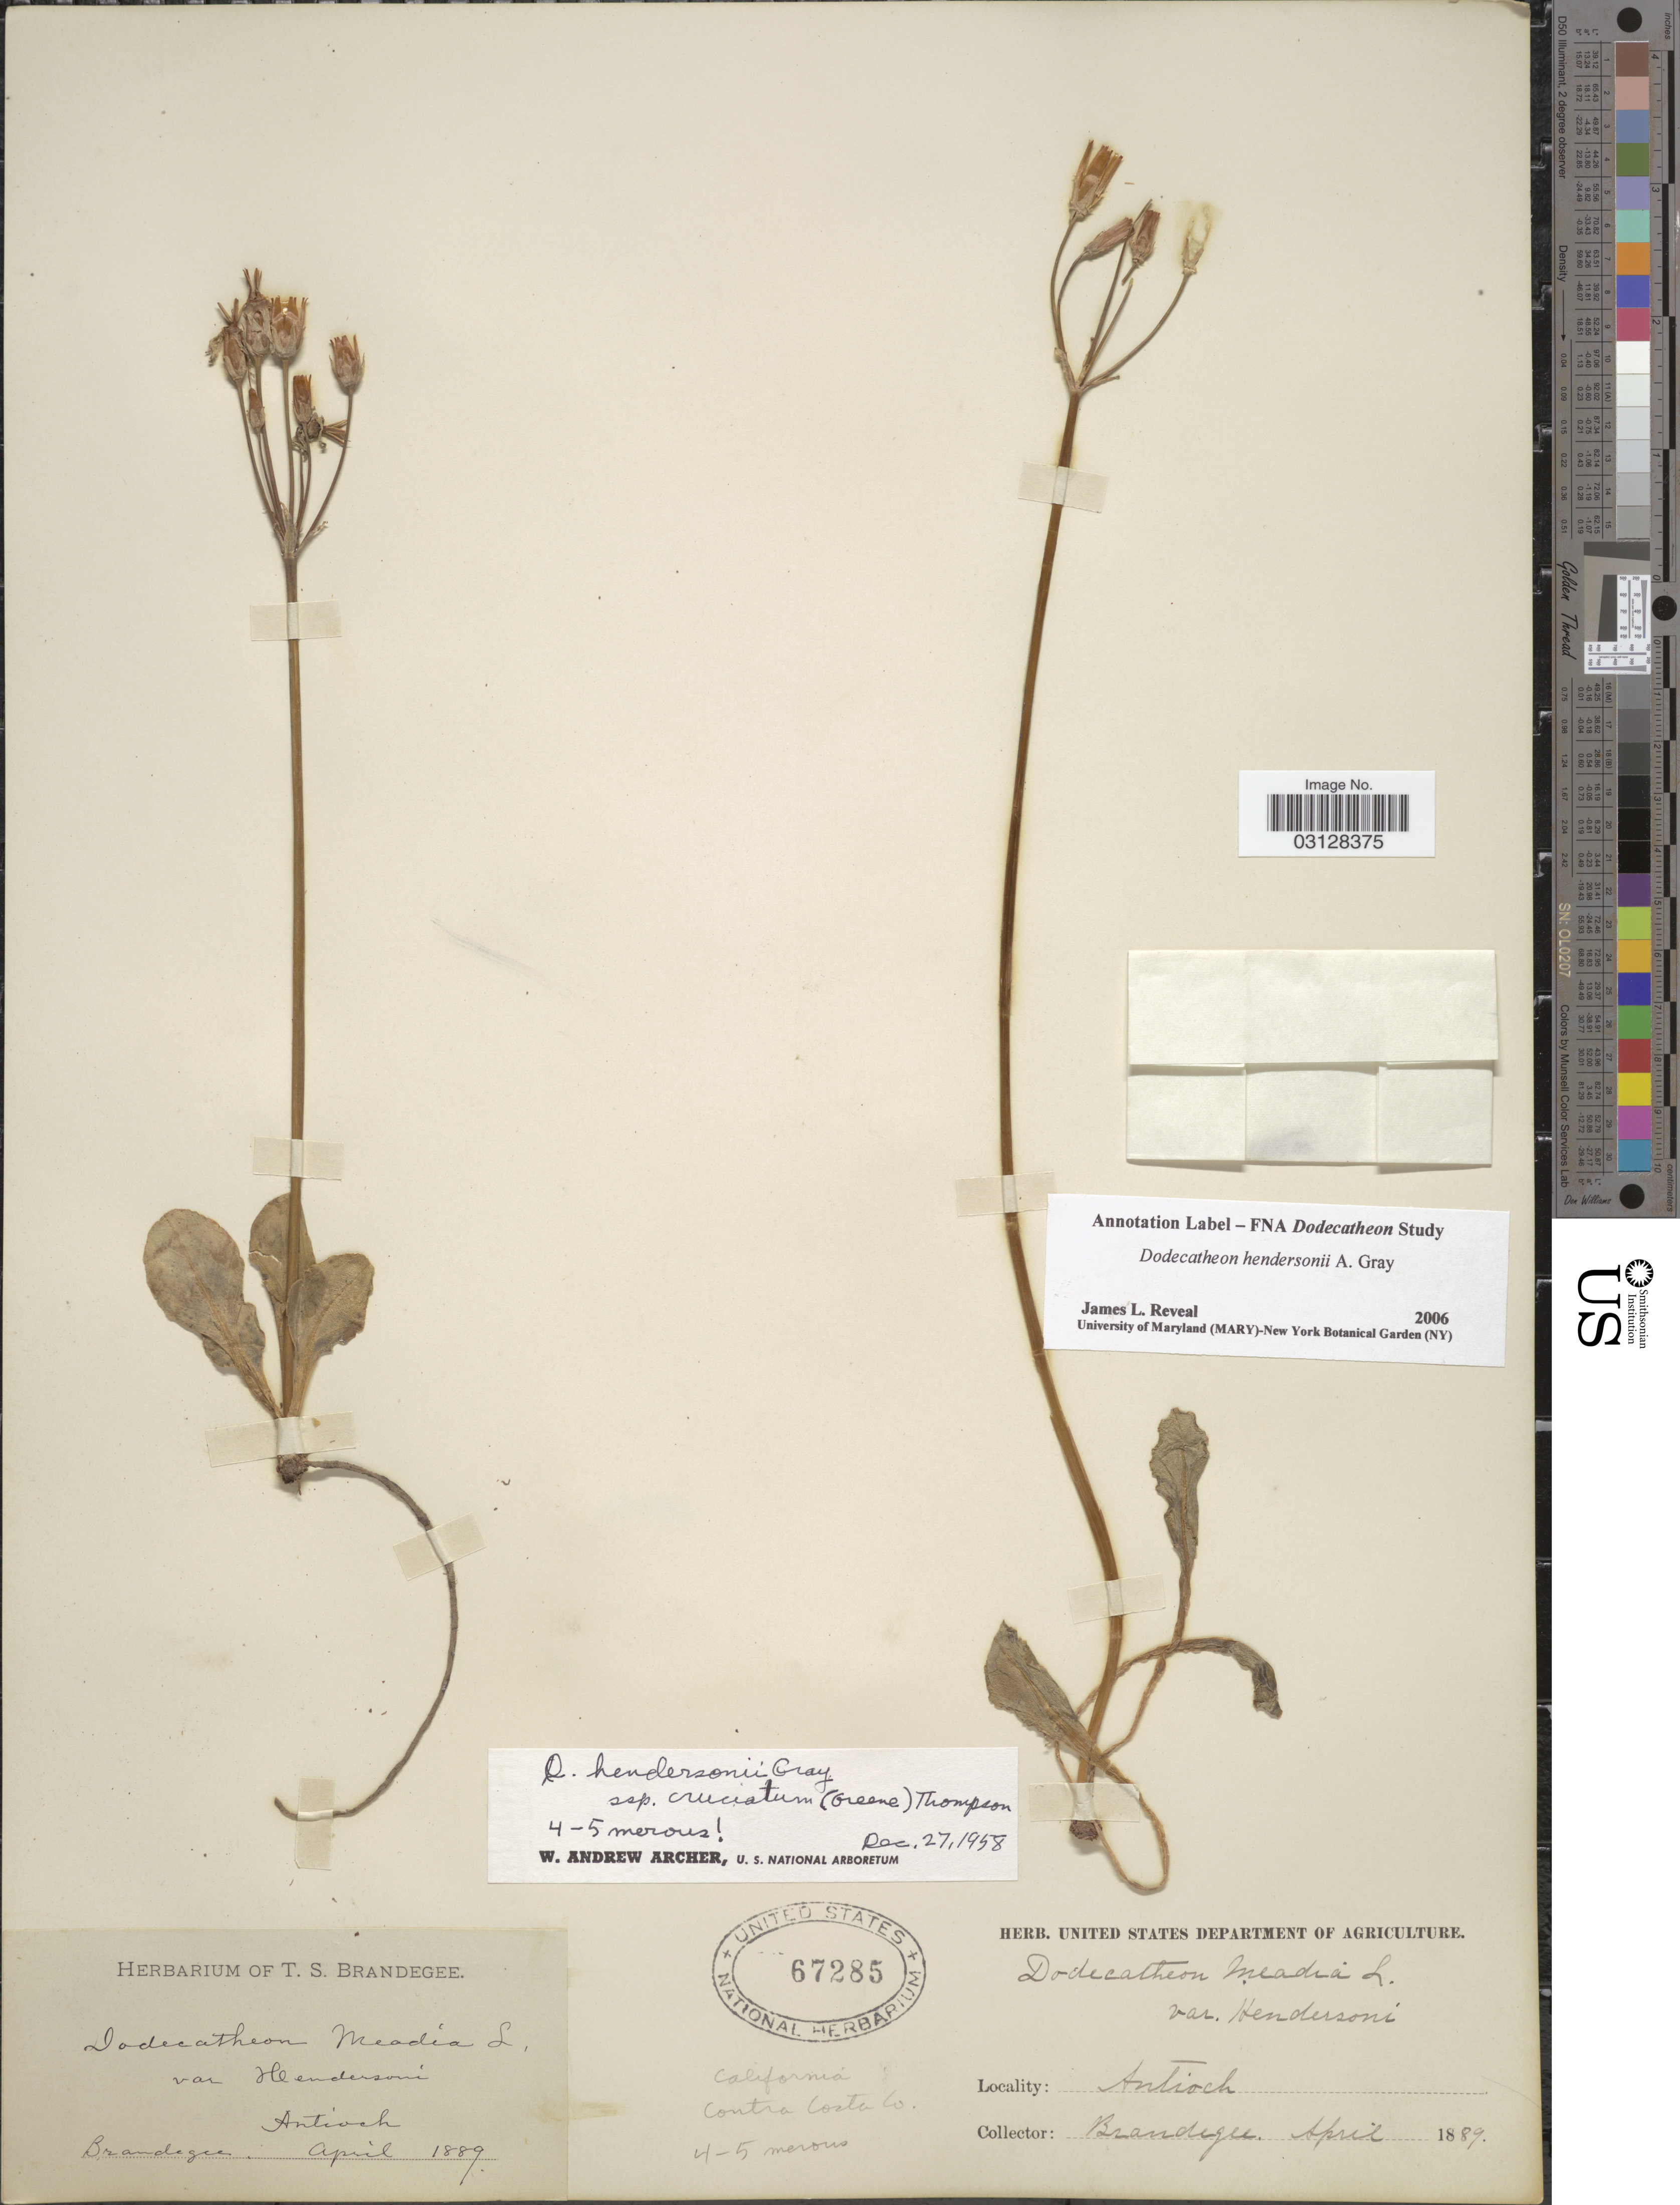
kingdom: Plantae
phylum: Tracheophyta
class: Magnoliopsida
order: Ericales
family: Primulaceae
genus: Dodecatheon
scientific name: Dodecatheon hendersonii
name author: A. Gray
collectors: T. S. Brandegee (herbarium)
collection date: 1889-04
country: United States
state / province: California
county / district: Contra Costa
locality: Contra Costa Co. Antioch.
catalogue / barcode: US 67285